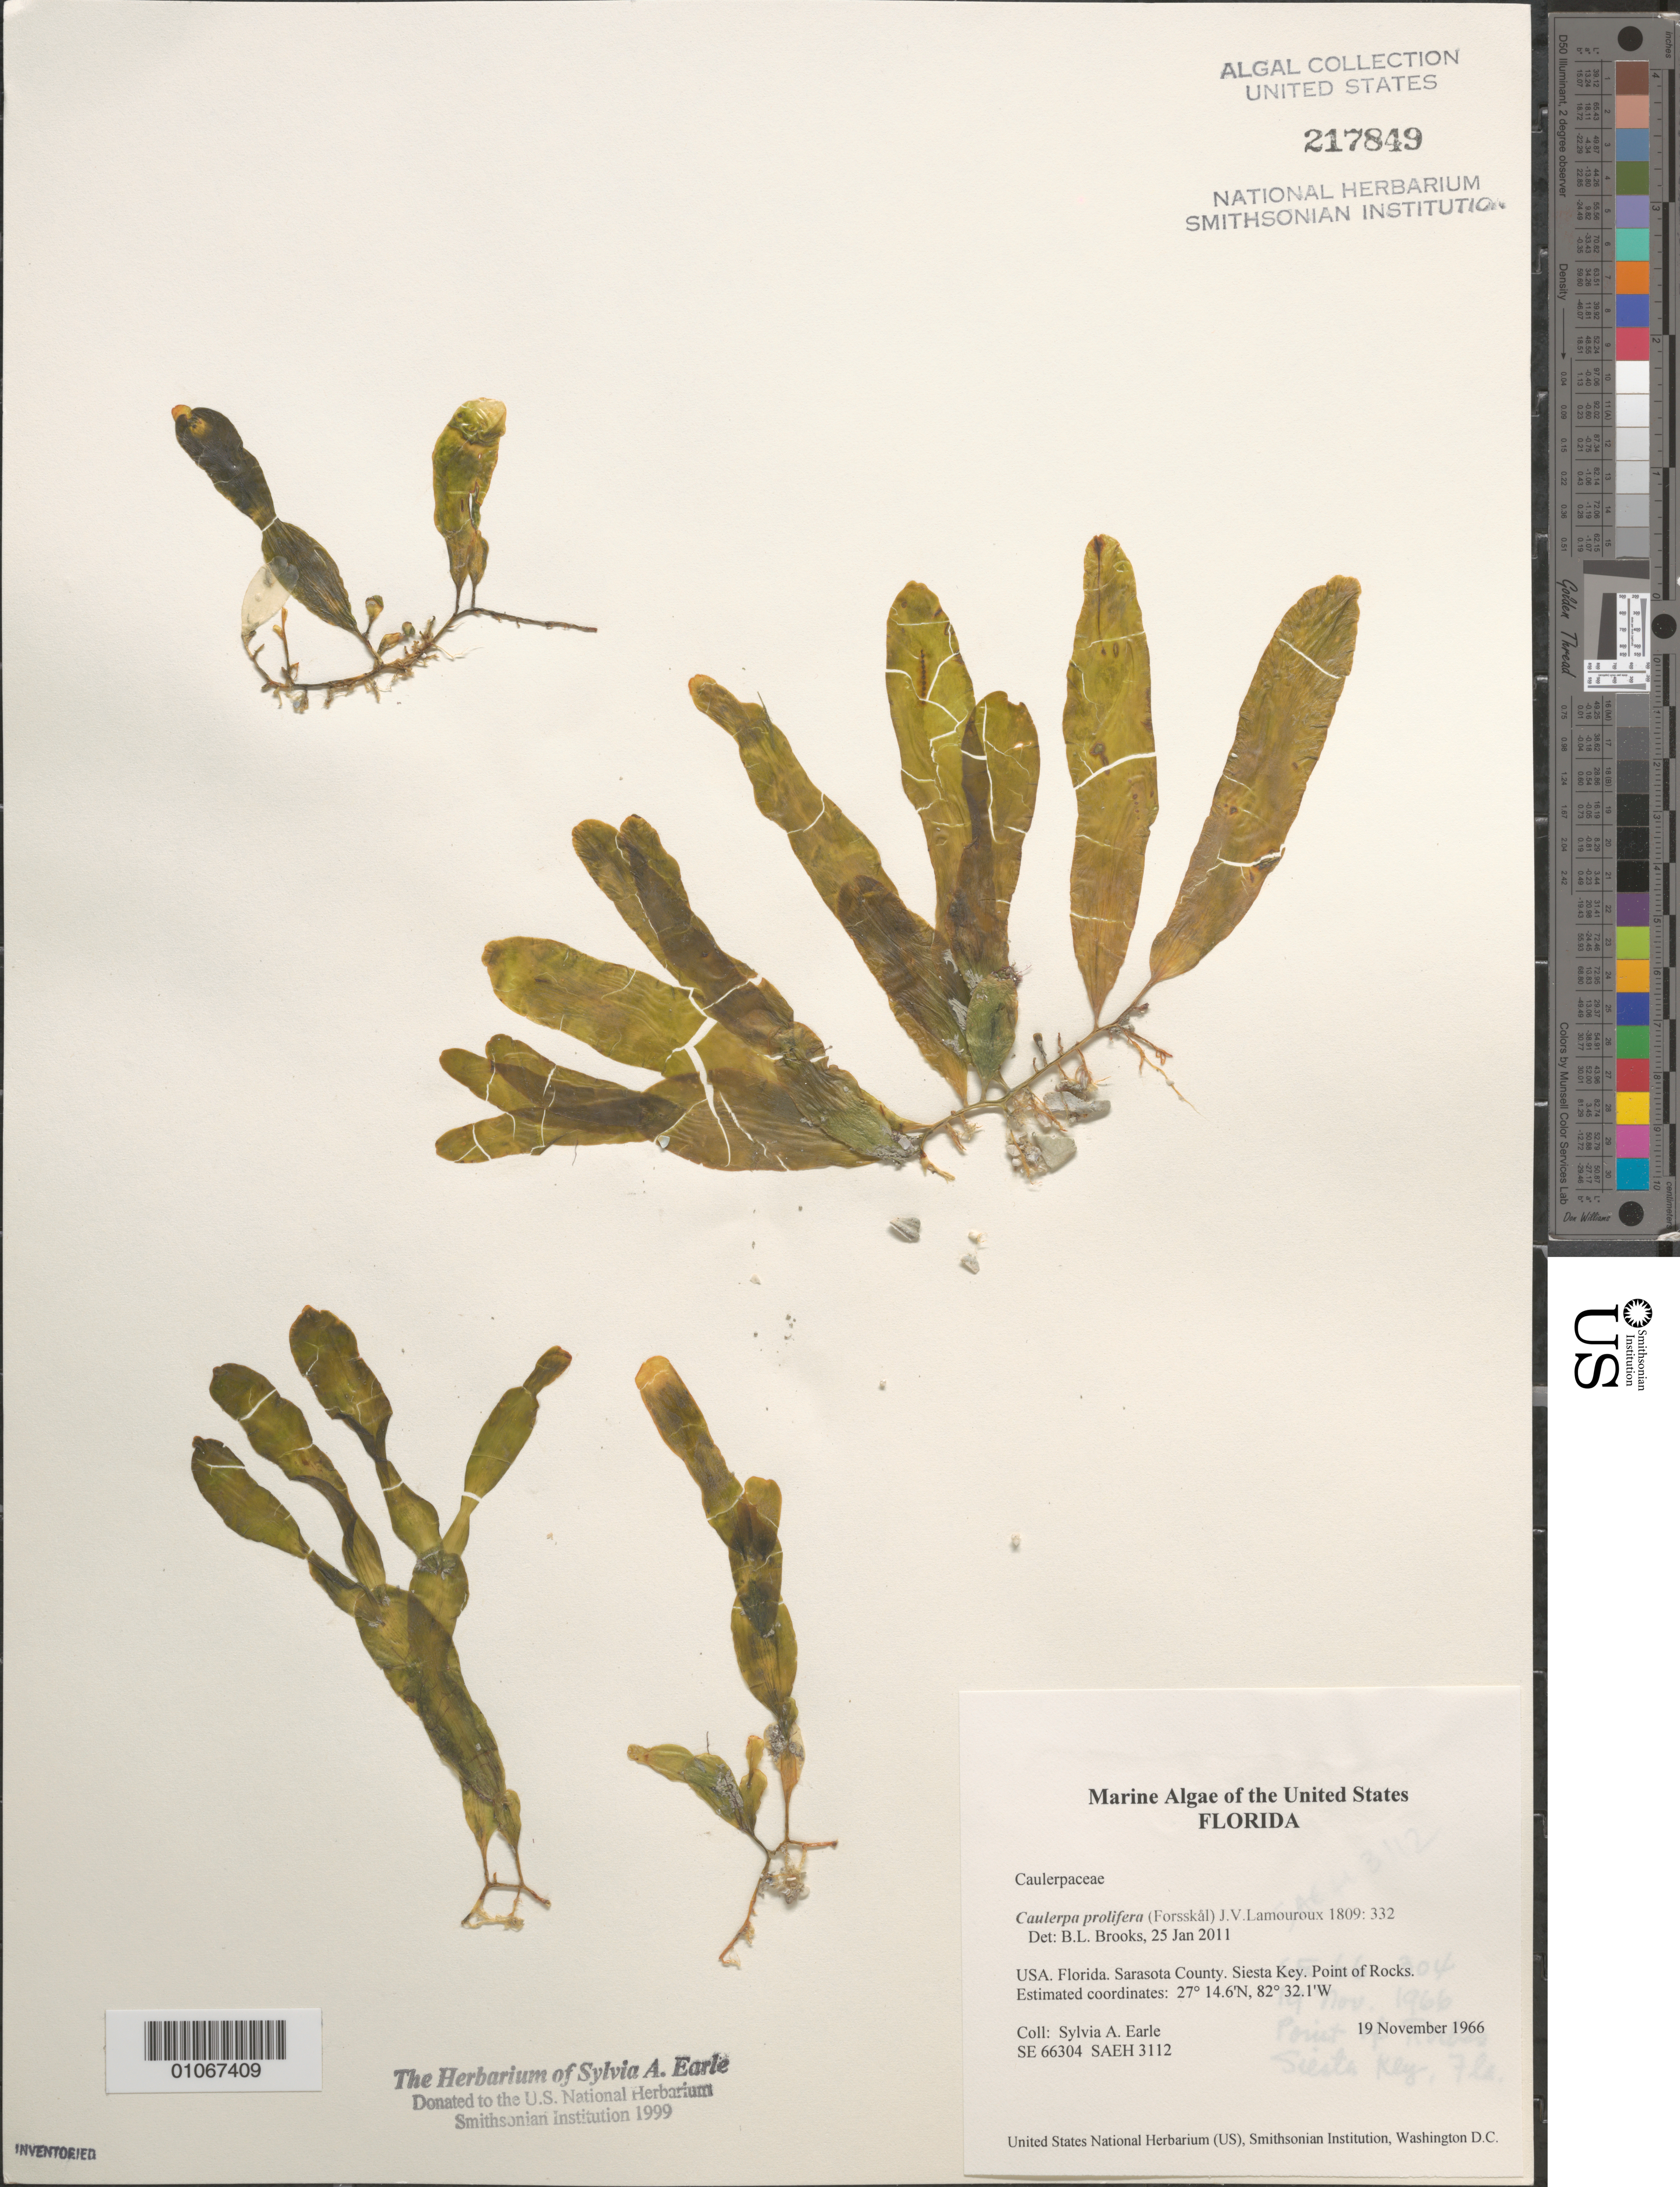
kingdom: Plantae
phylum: Chlorophyta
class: Ulvophyceae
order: Bryopsidales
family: Caulerpaceae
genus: Caulerpa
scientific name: Caulerpa prolifera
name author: (Forssk.) J.V.Lamouroux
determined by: Brooks, B. L., (BOT), Smithsonian Institution - National Museum of Natural History (UNITED STATES)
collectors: S. A. Earle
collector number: SE 66304 & SAEH 3112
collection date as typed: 19 Nov 1966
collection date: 1966-11-19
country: United States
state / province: Florida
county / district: Sarasota County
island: Siesta Key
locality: Point of Rocks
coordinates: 27 14.6'N, 82 32.1'W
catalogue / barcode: US 217849